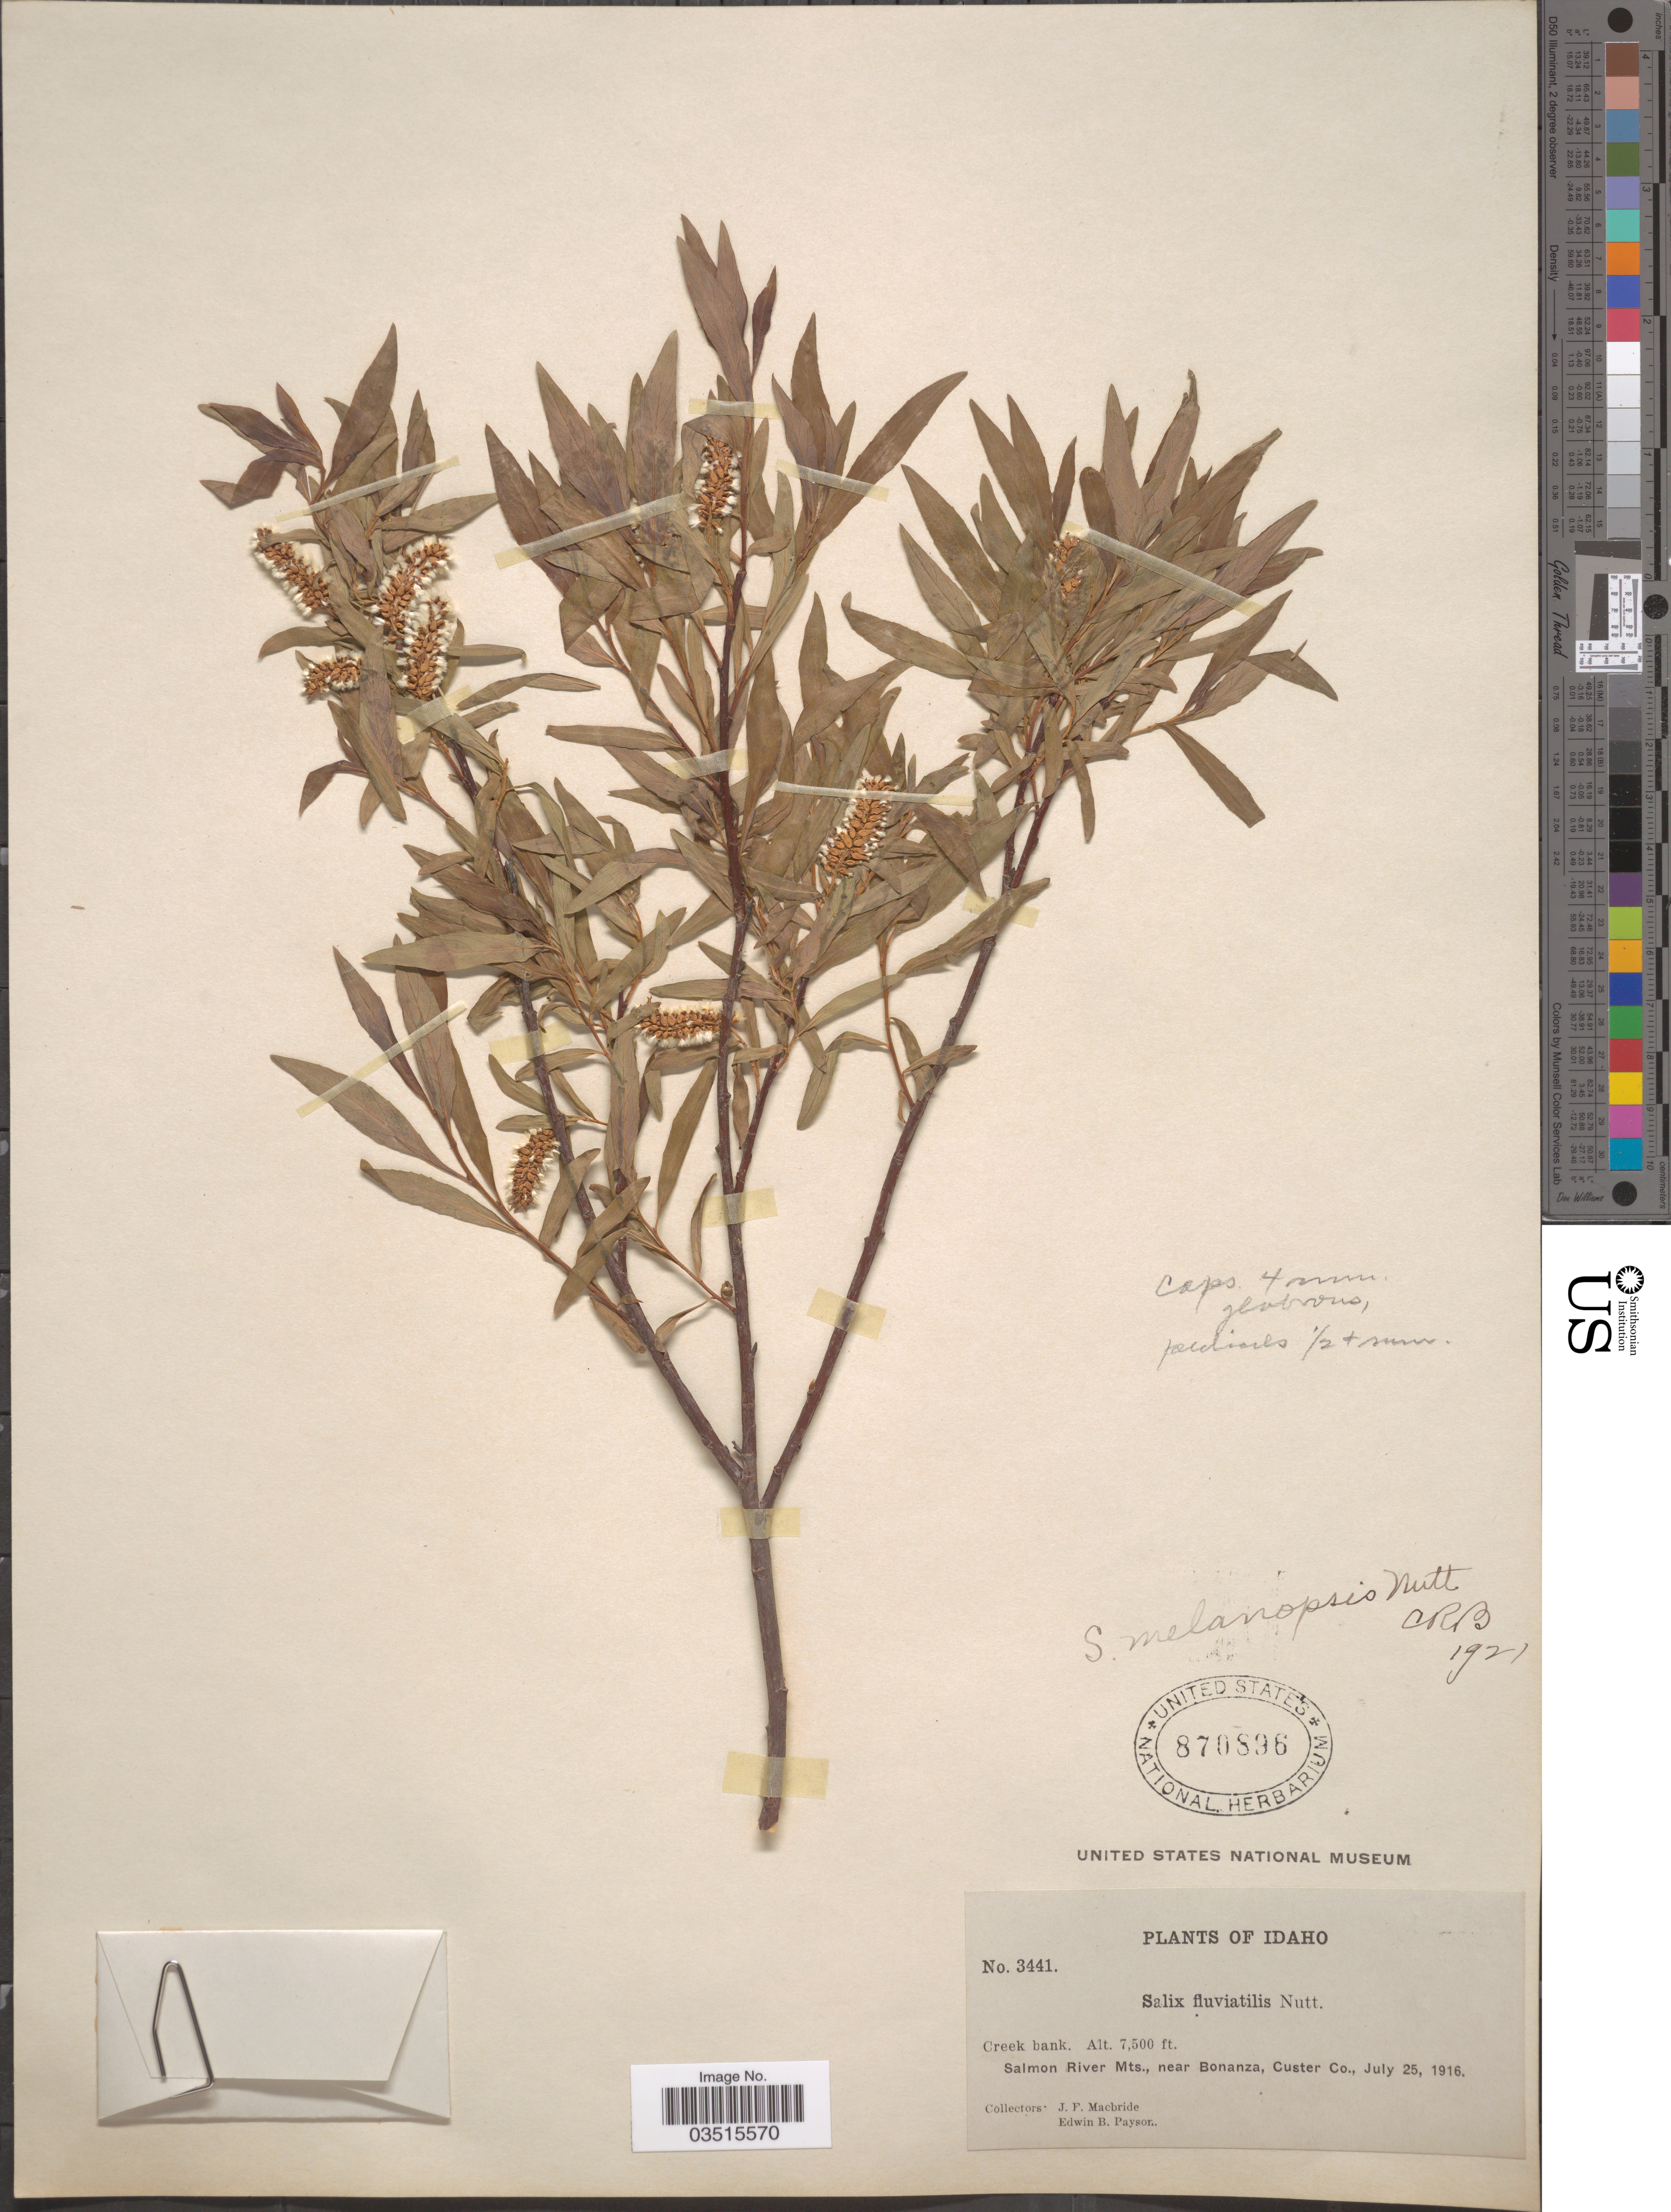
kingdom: Plantae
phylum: Tracheophyta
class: Magnoliopsida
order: Malpighiales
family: Salicaceae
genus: Salix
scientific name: Salix melanopsis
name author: Nutt.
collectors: J. F. Macbride & E. Paysor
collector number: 3441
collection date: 1916-07-25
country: United States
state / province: Idaho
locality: Salmon River Mts., near Bonanza, Custer Co.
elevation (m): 2286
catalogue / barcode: US 870896